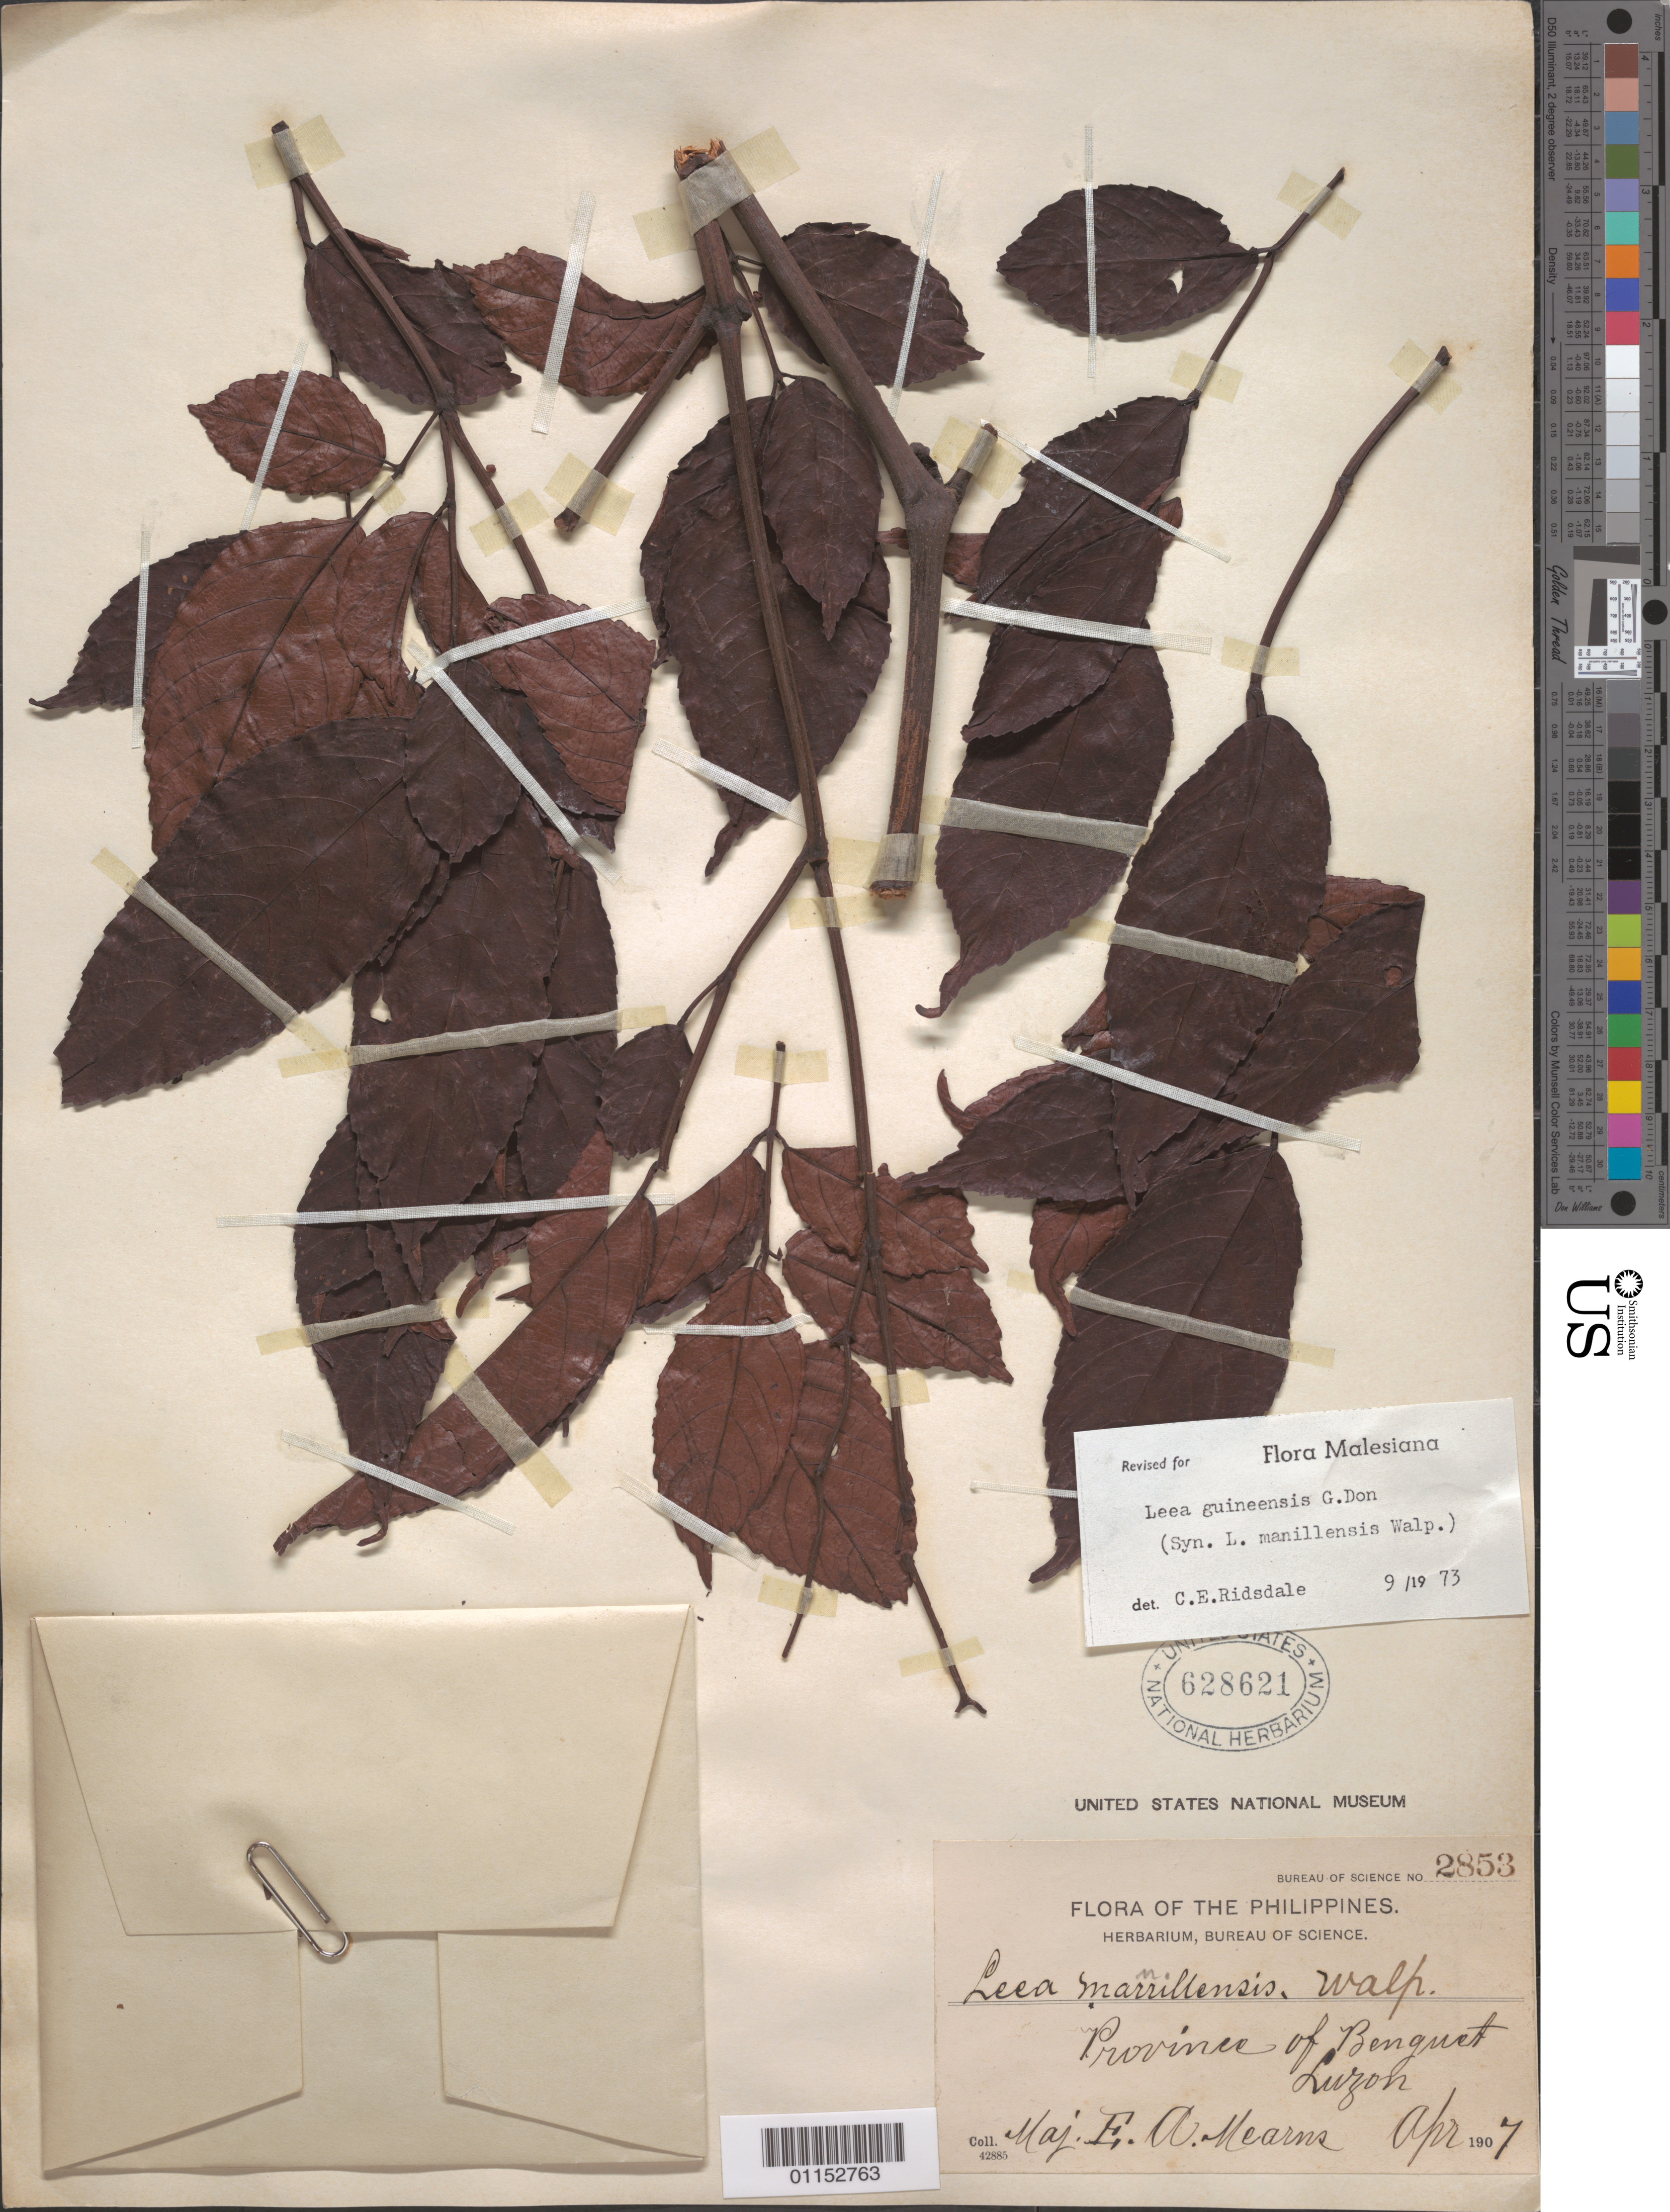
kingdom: Plantae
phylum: Tracheophyta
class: Magnoliopsida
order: Vitales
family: Vitaceae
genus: Leea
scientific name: Leea guineensis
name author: G. Don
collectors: E. A. Mearns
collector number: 2853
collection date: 1907-04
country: Philippines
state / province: Cordillera (Administrative Region)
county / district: Benguet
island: Luzon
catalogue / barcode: US 628621